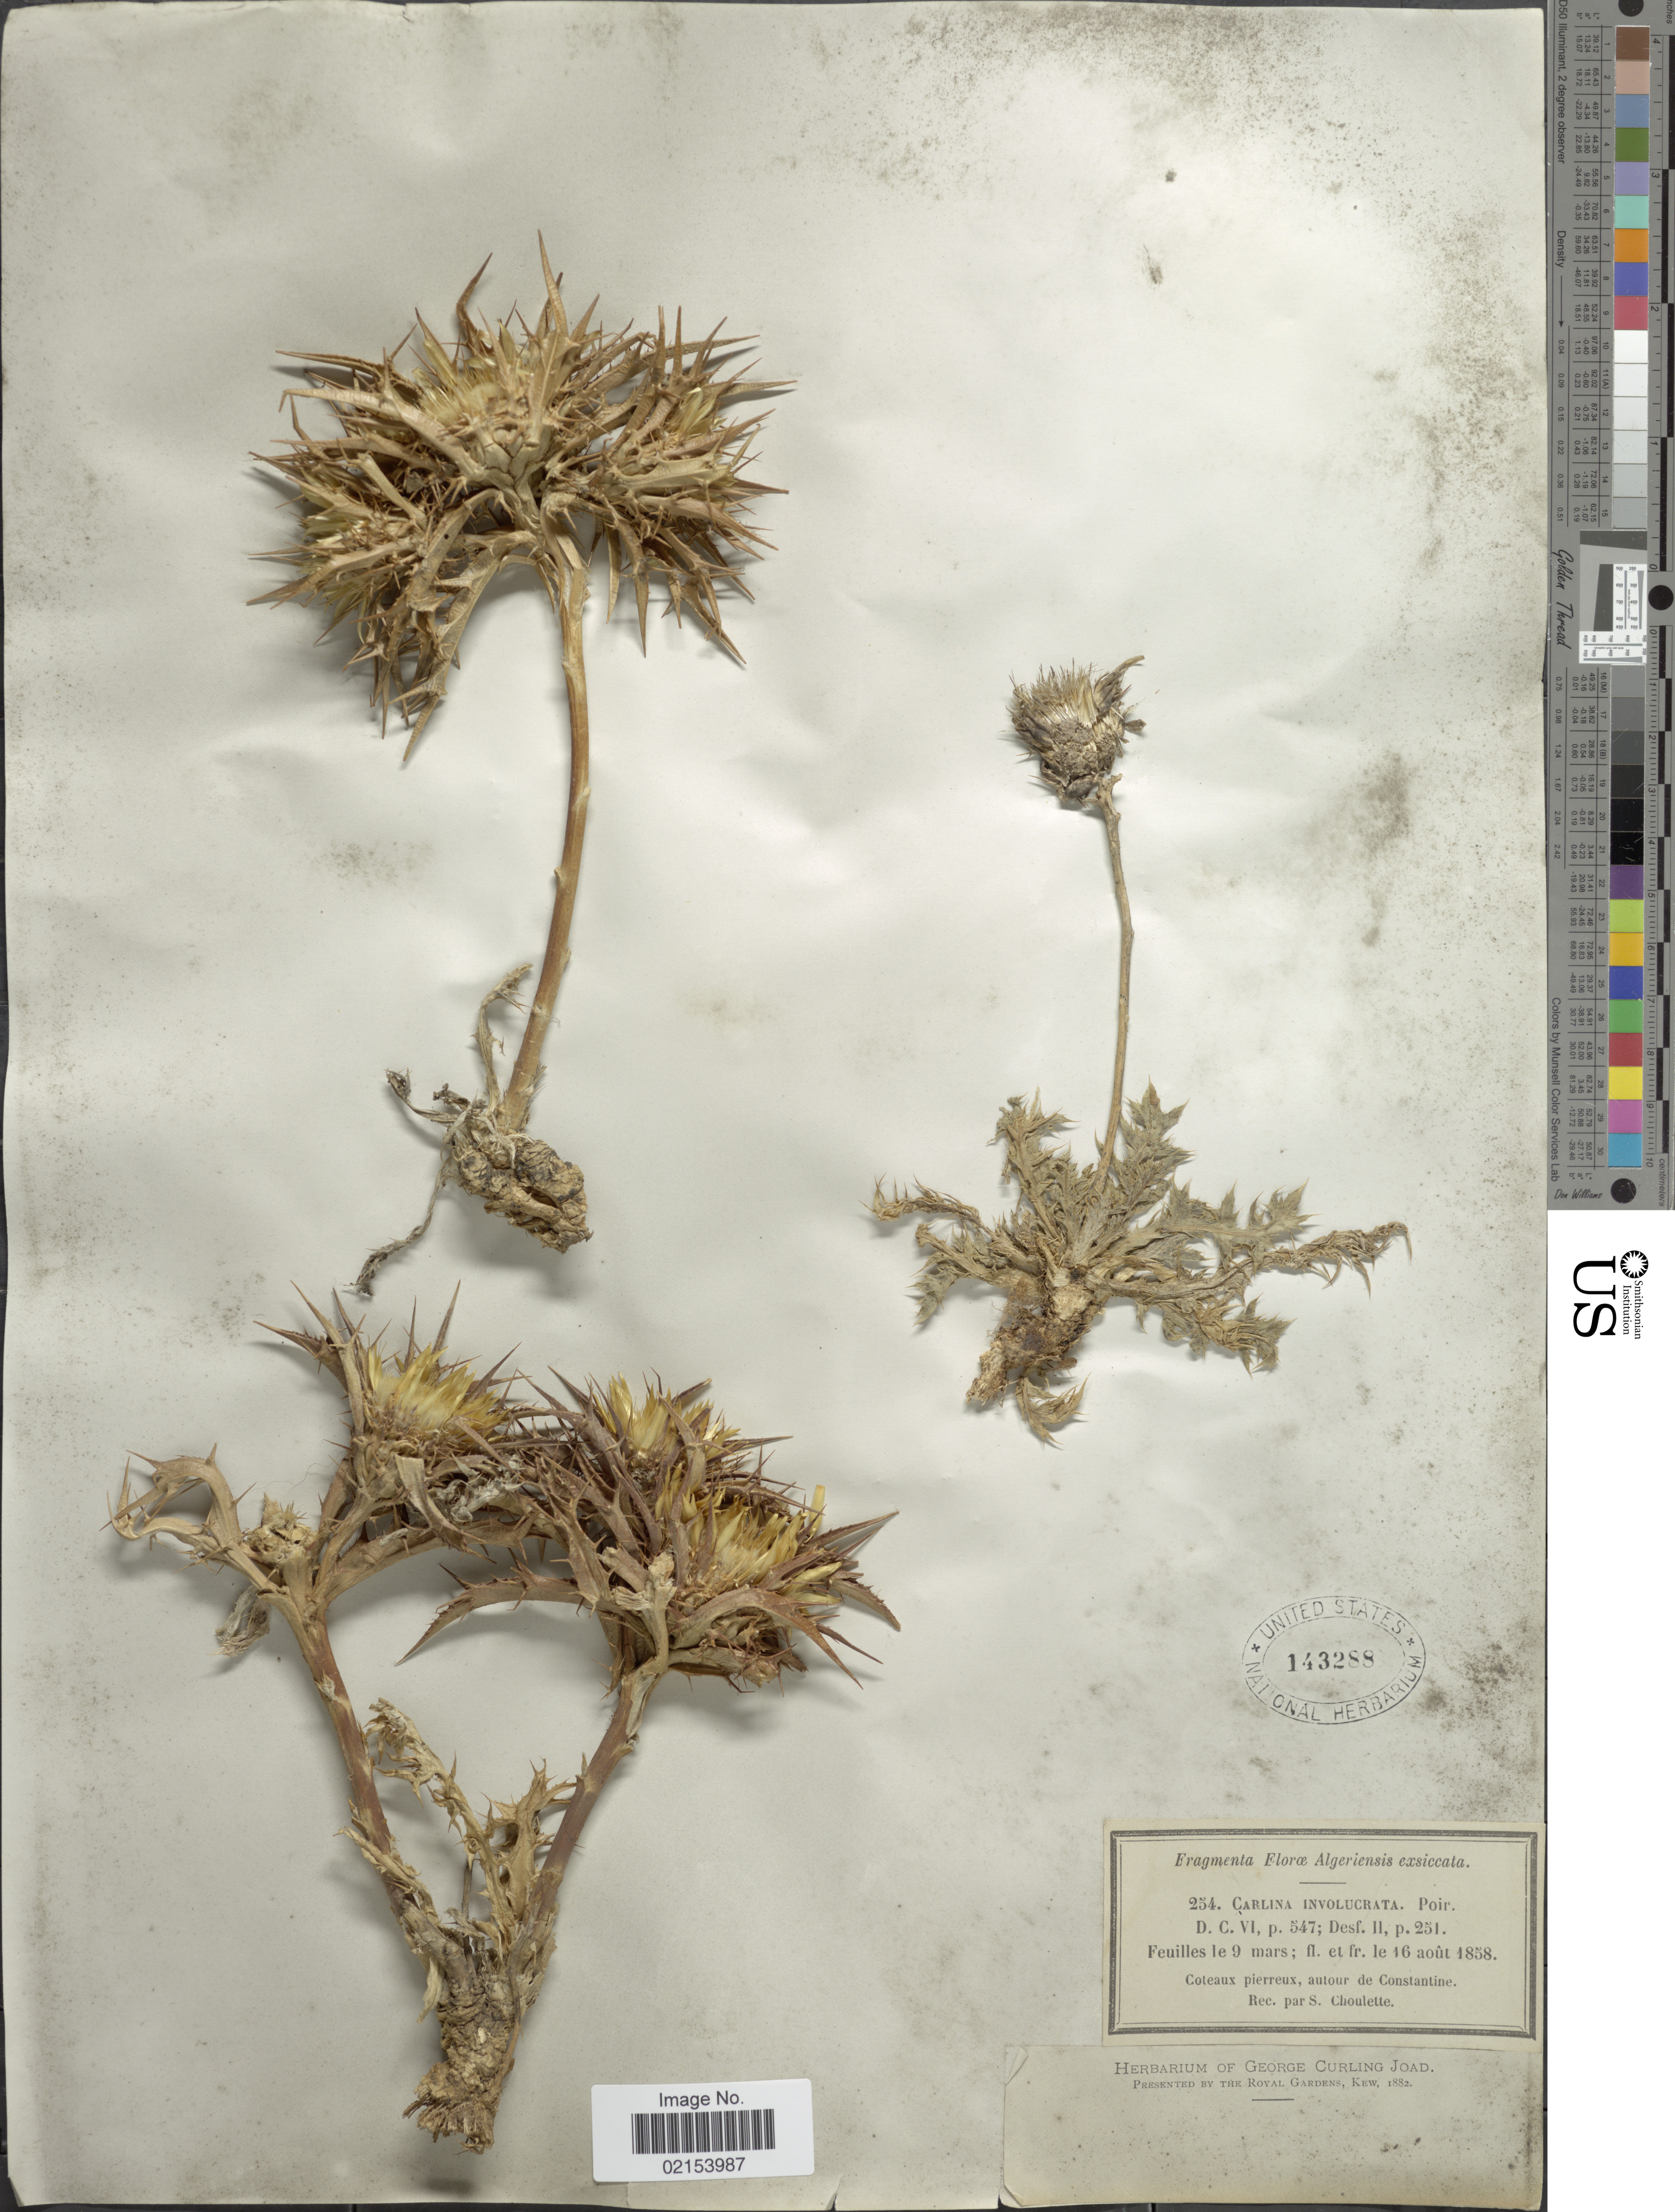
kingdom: Plantae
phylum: Tracheophyta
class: Magnoliopsida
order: Asterales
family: Asteraceae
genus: Carlina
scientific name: Carlina involucrata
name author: Poir.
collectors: S. Choulette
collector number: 254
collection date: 1858-03-09/1858-08-16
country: Algeria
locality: autour de Constantine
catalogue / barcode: US 143288